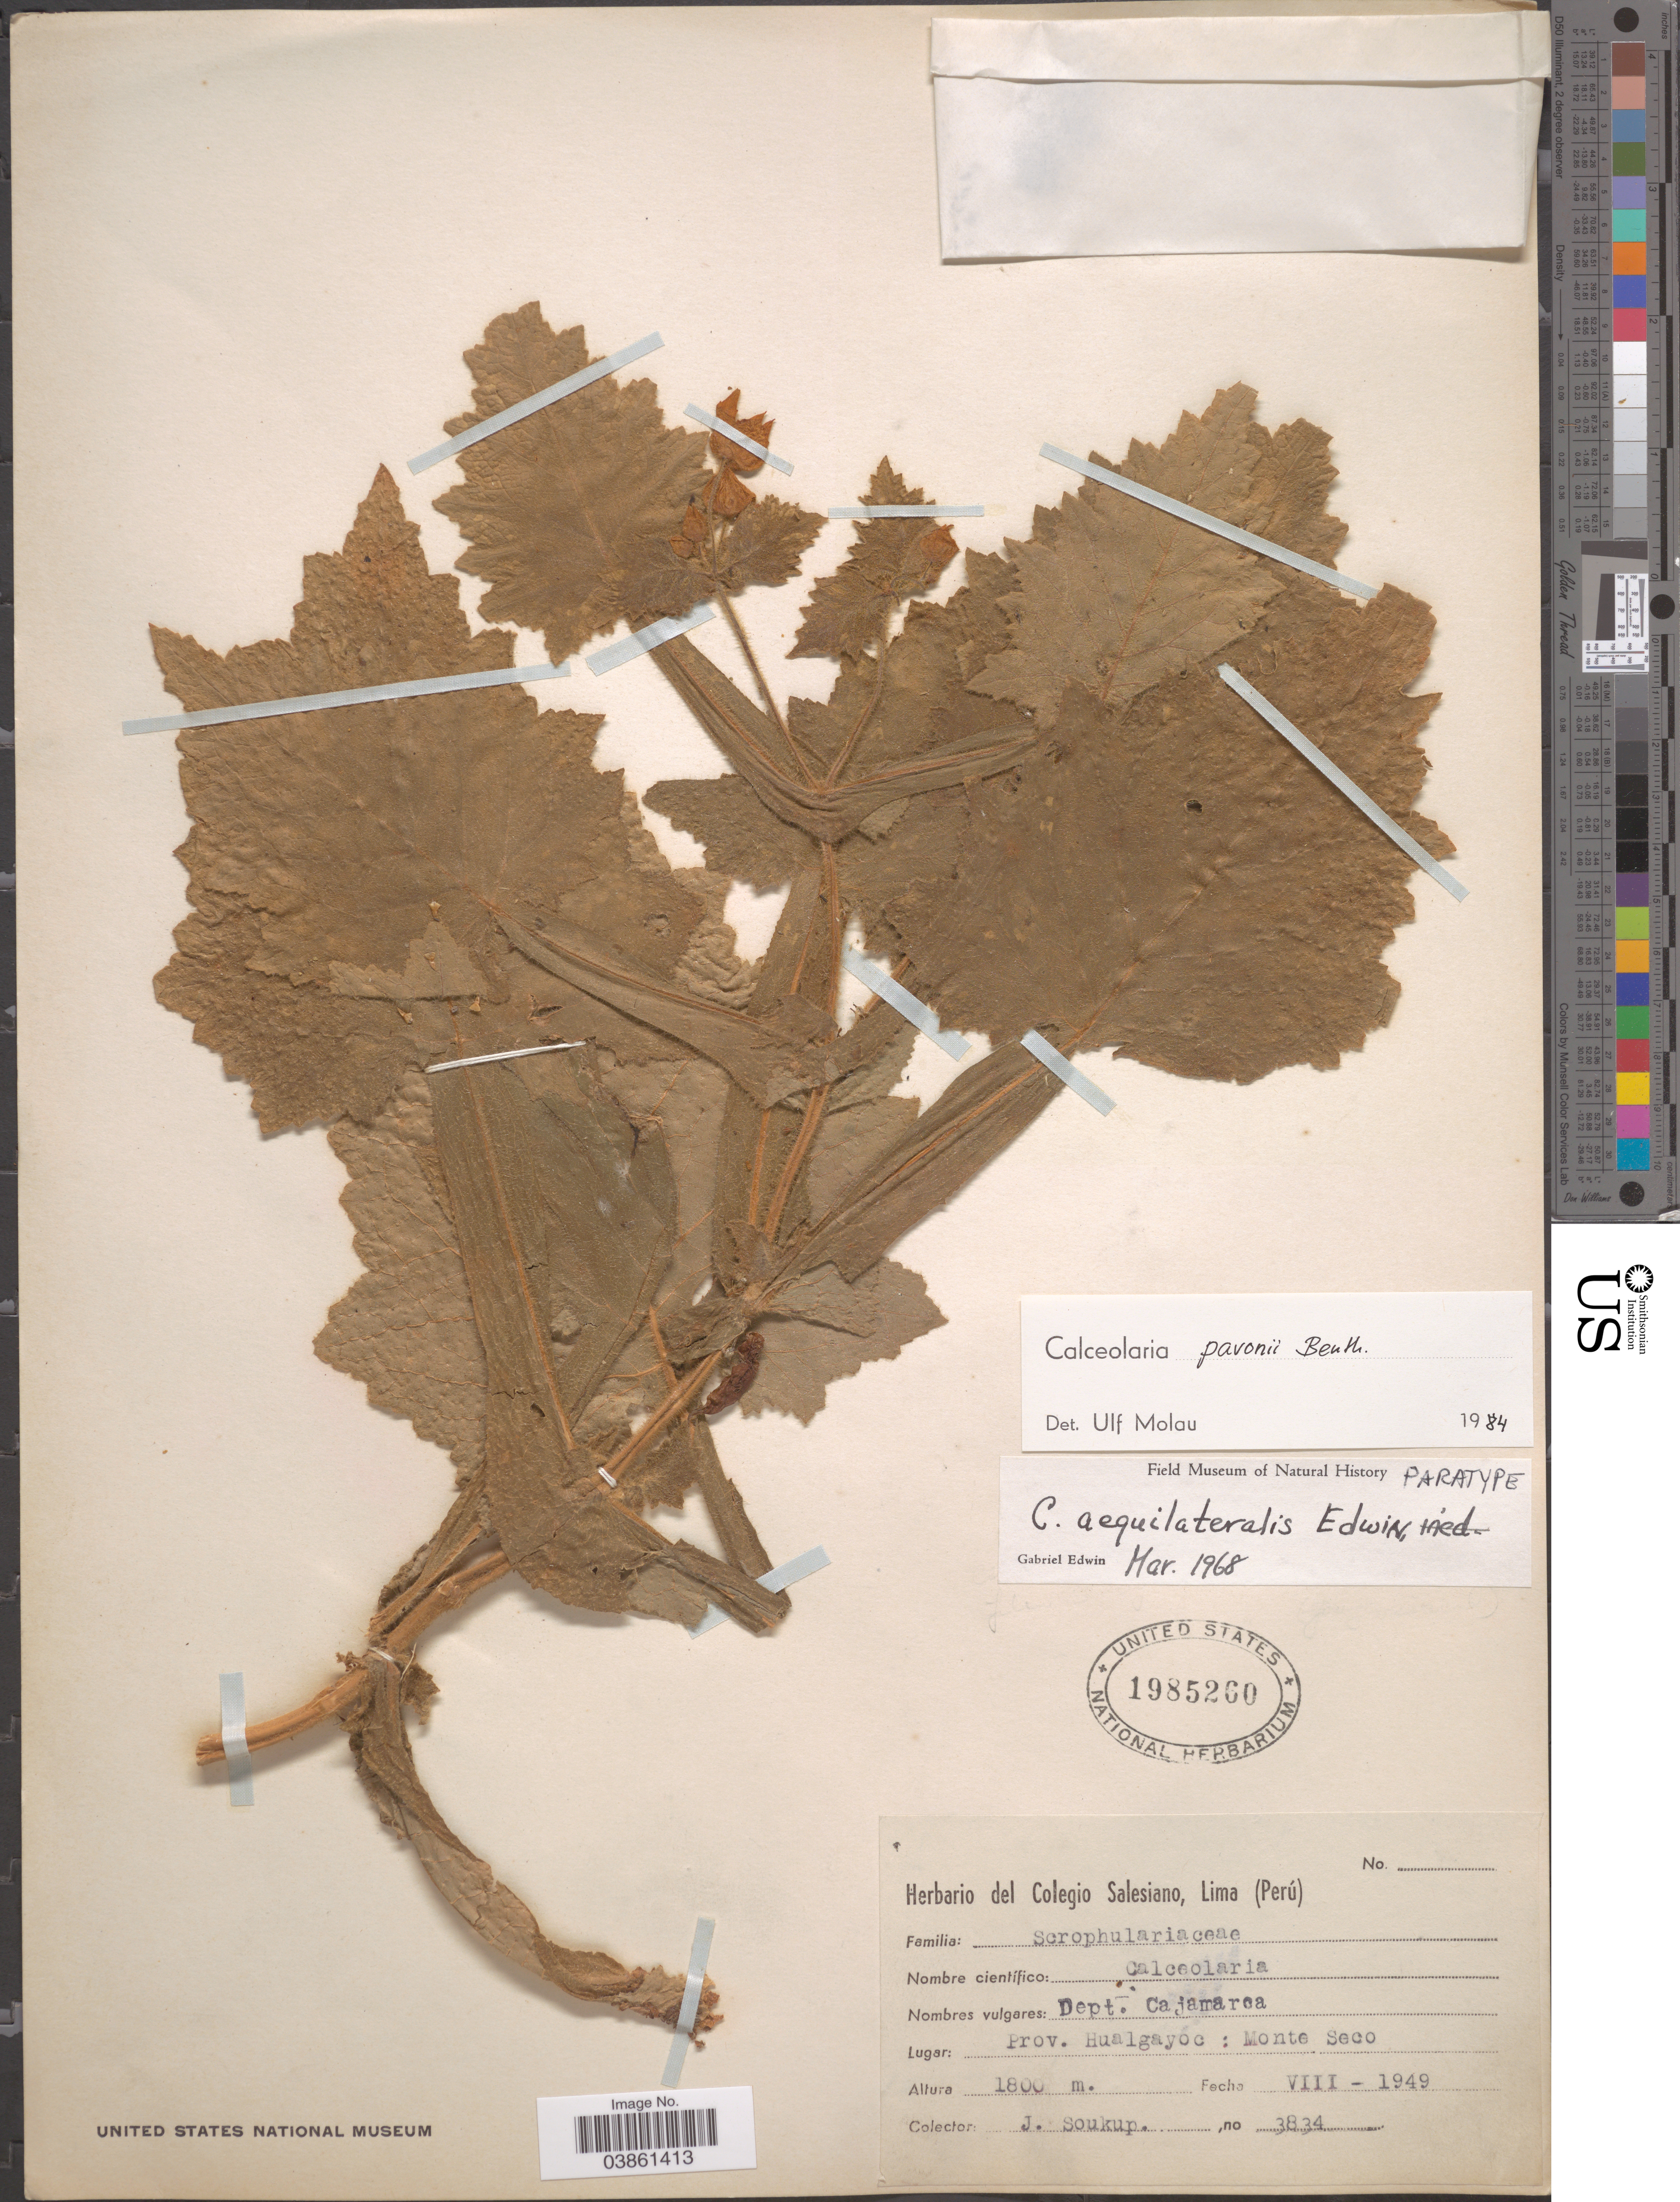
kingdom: Plantae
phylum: Tracheophyta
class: Magnoliopsida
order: Lamiales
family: Calceolariaceae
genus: Calceolaria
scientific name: Calceolaria pavonii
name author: Benth. in DC.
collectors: J. Soukup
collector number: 3834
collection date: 1949-08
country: Peru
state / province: Cajamarca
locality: Dept. Cajamarca. Prov. Hualgayoc: Monte Seco.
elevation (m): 1800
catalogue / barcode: US 1985260